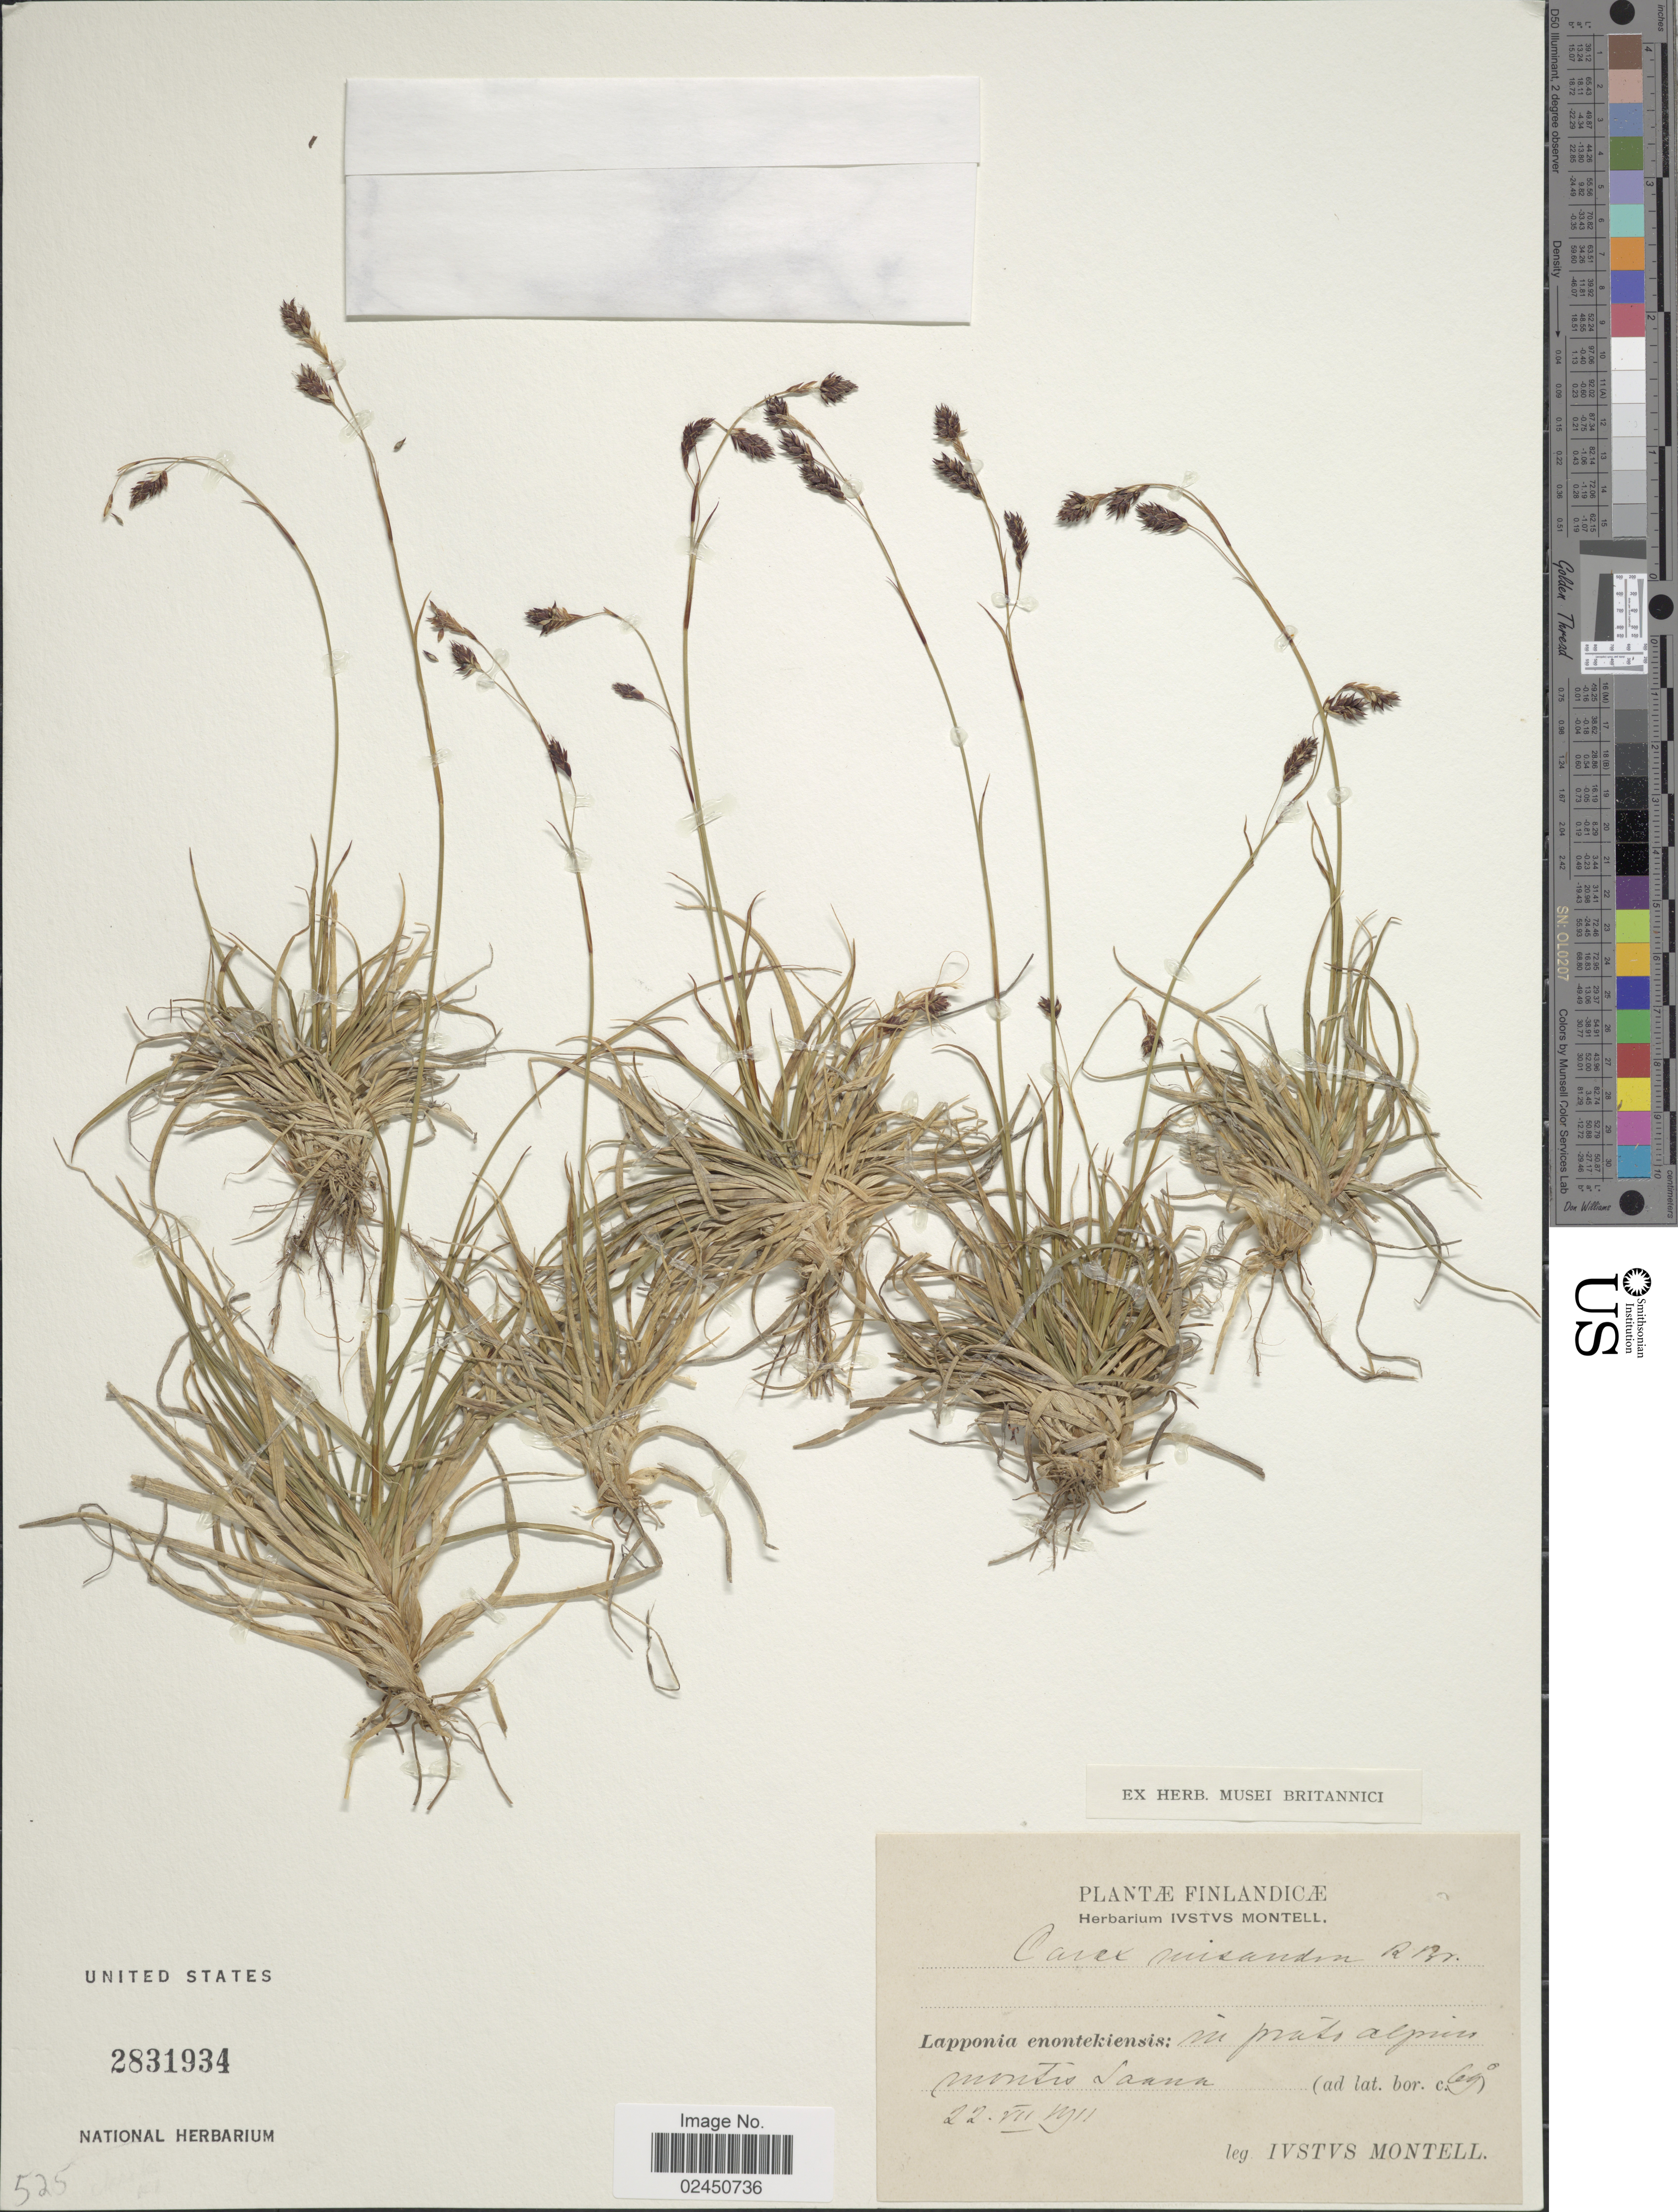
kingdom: Plantae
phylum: Tracheophyta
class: Liliopsida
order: Poales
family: Cyperaceae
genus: Carex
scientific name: Carex fuliginosa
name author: Schkuhr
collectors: I. Montell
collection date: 1911-07-22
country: Finland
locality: Finlandicae, Lapponia enontekiensis, montis Saana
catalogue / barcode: US 2831934